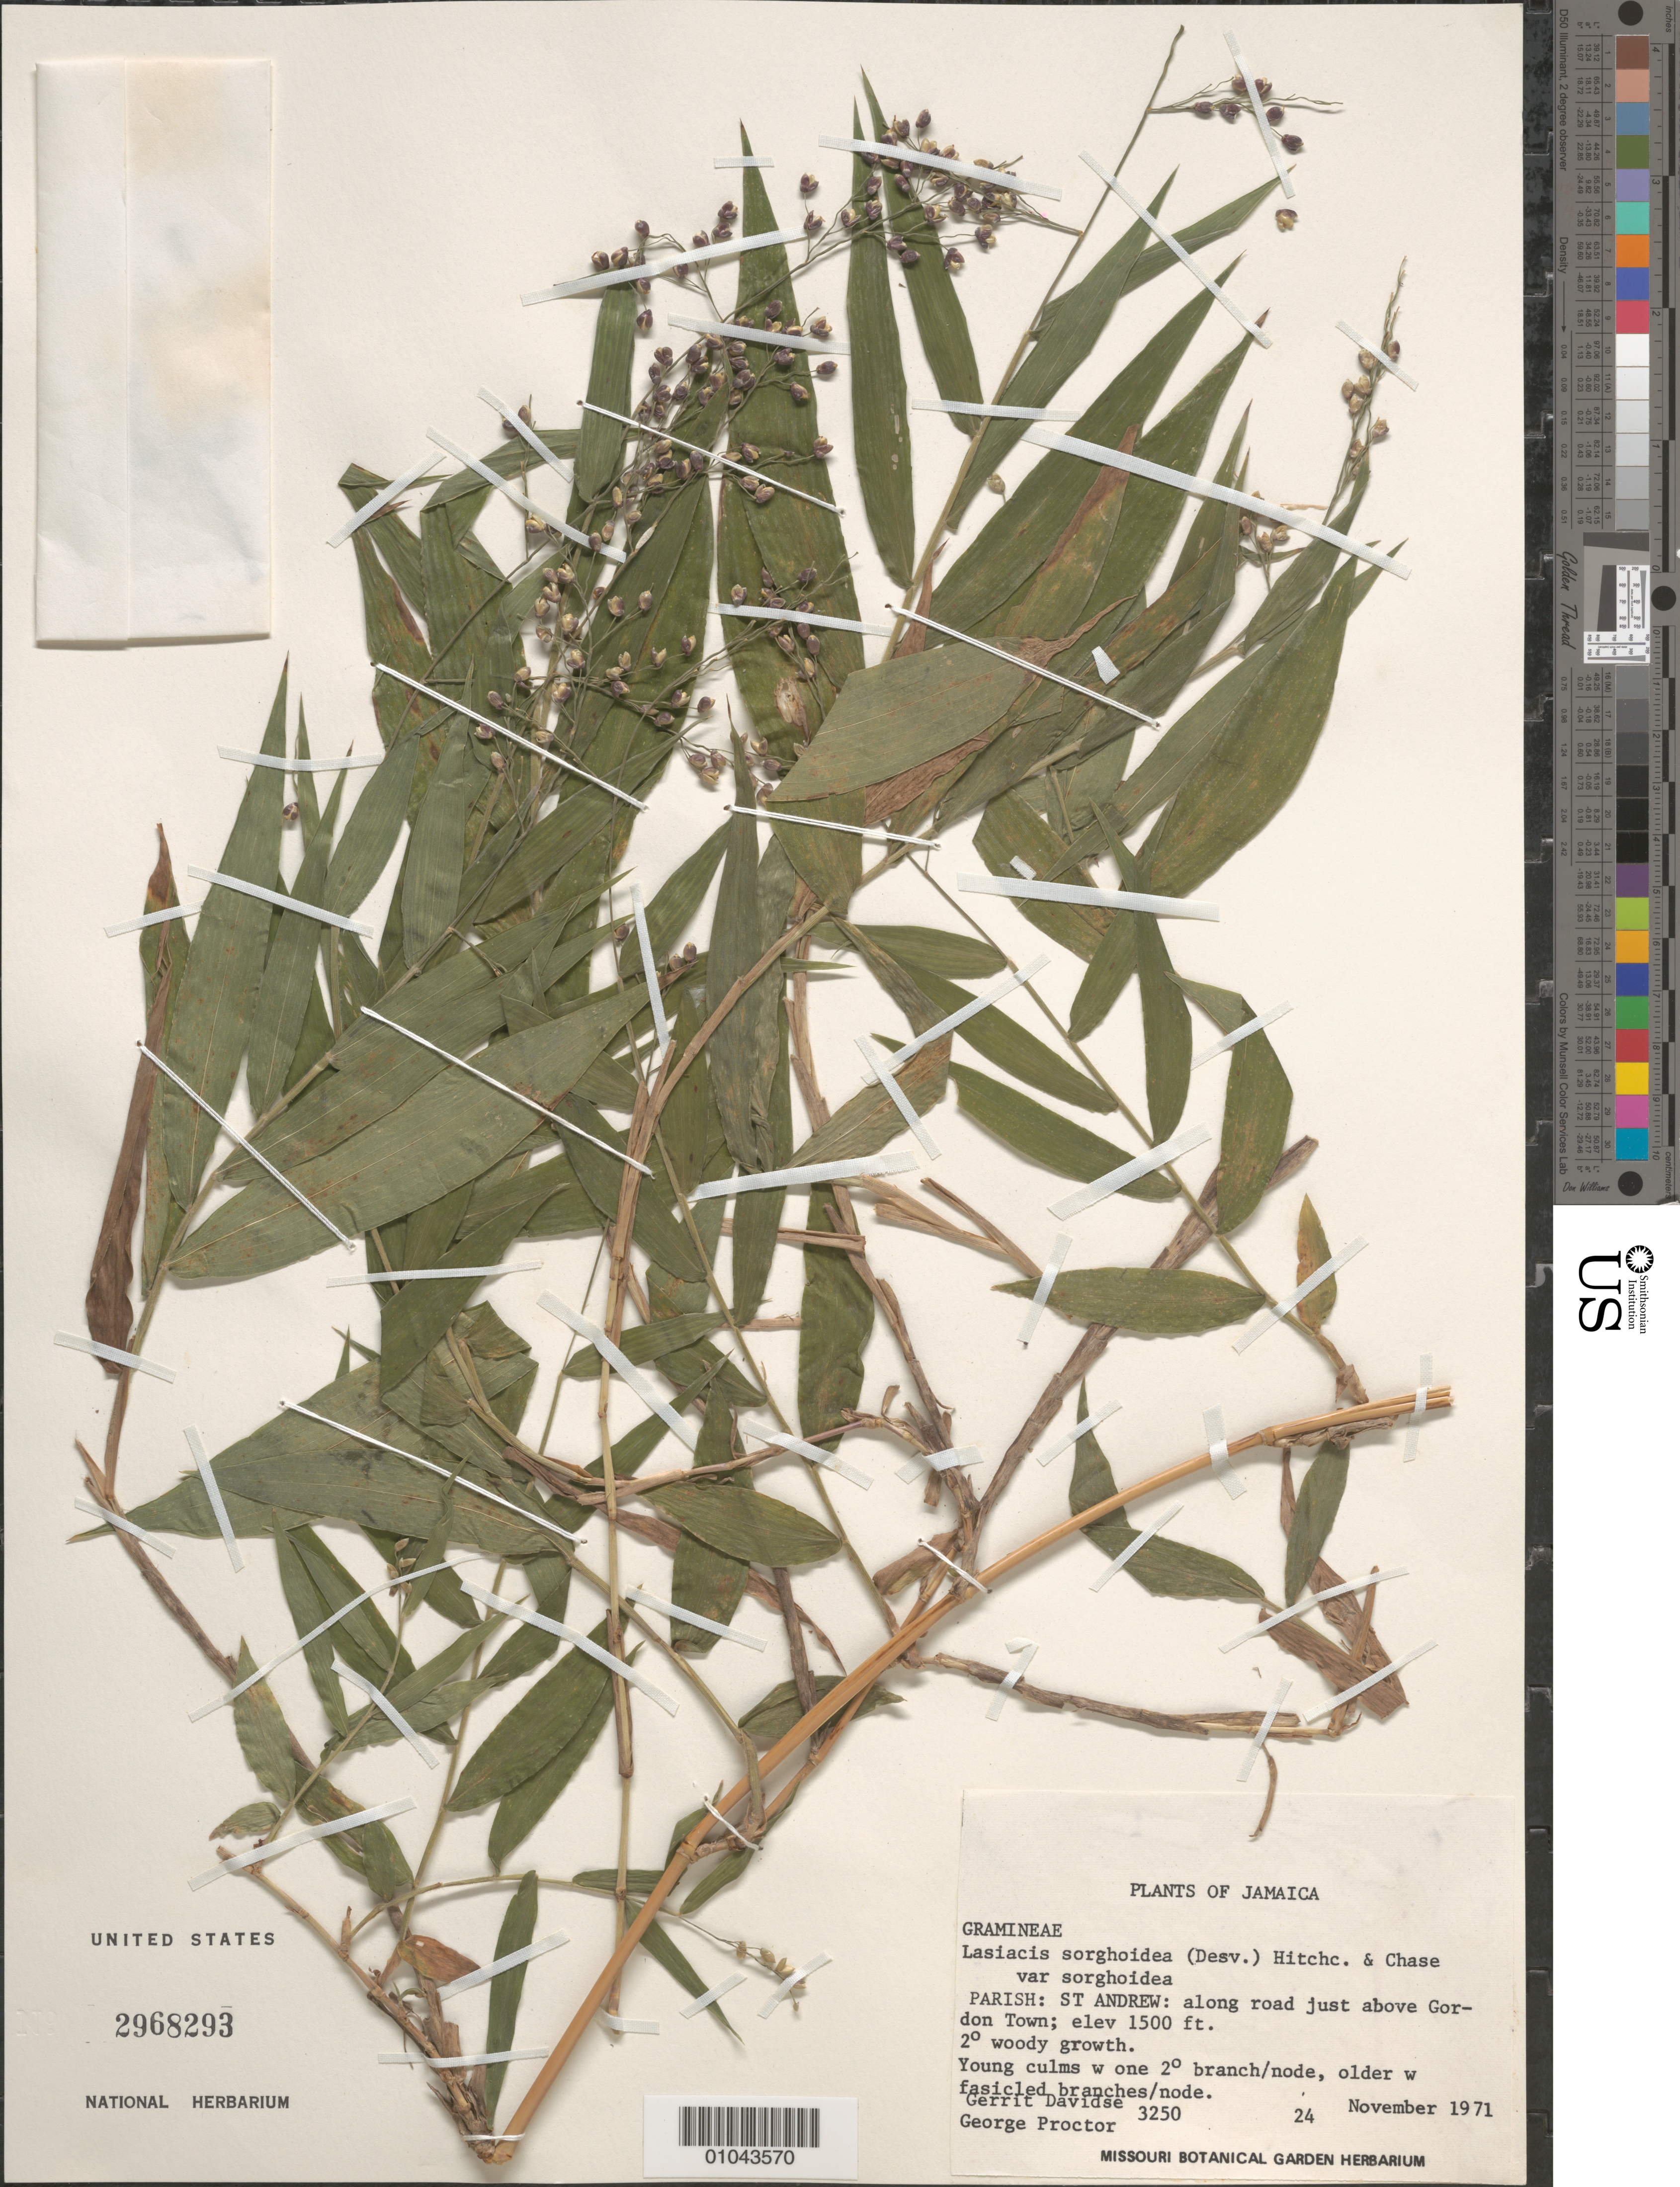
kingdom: Plantae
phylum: Tracheophyta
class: Liliopsida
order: Poales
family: Poaceae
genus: Lasiacis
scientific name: Lasiacis sorghoidea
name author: (Desv. ex Ham.) Hitchc. & Chase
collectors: G. R. Proctor & G. Davidse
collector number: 3250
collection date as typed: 24 Nov 1971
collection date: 1971-11-24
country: Jamaica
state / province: Saint Andrew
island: Jamaica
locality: along road just above Gordon Town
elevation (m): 457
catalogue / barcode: US 2968293